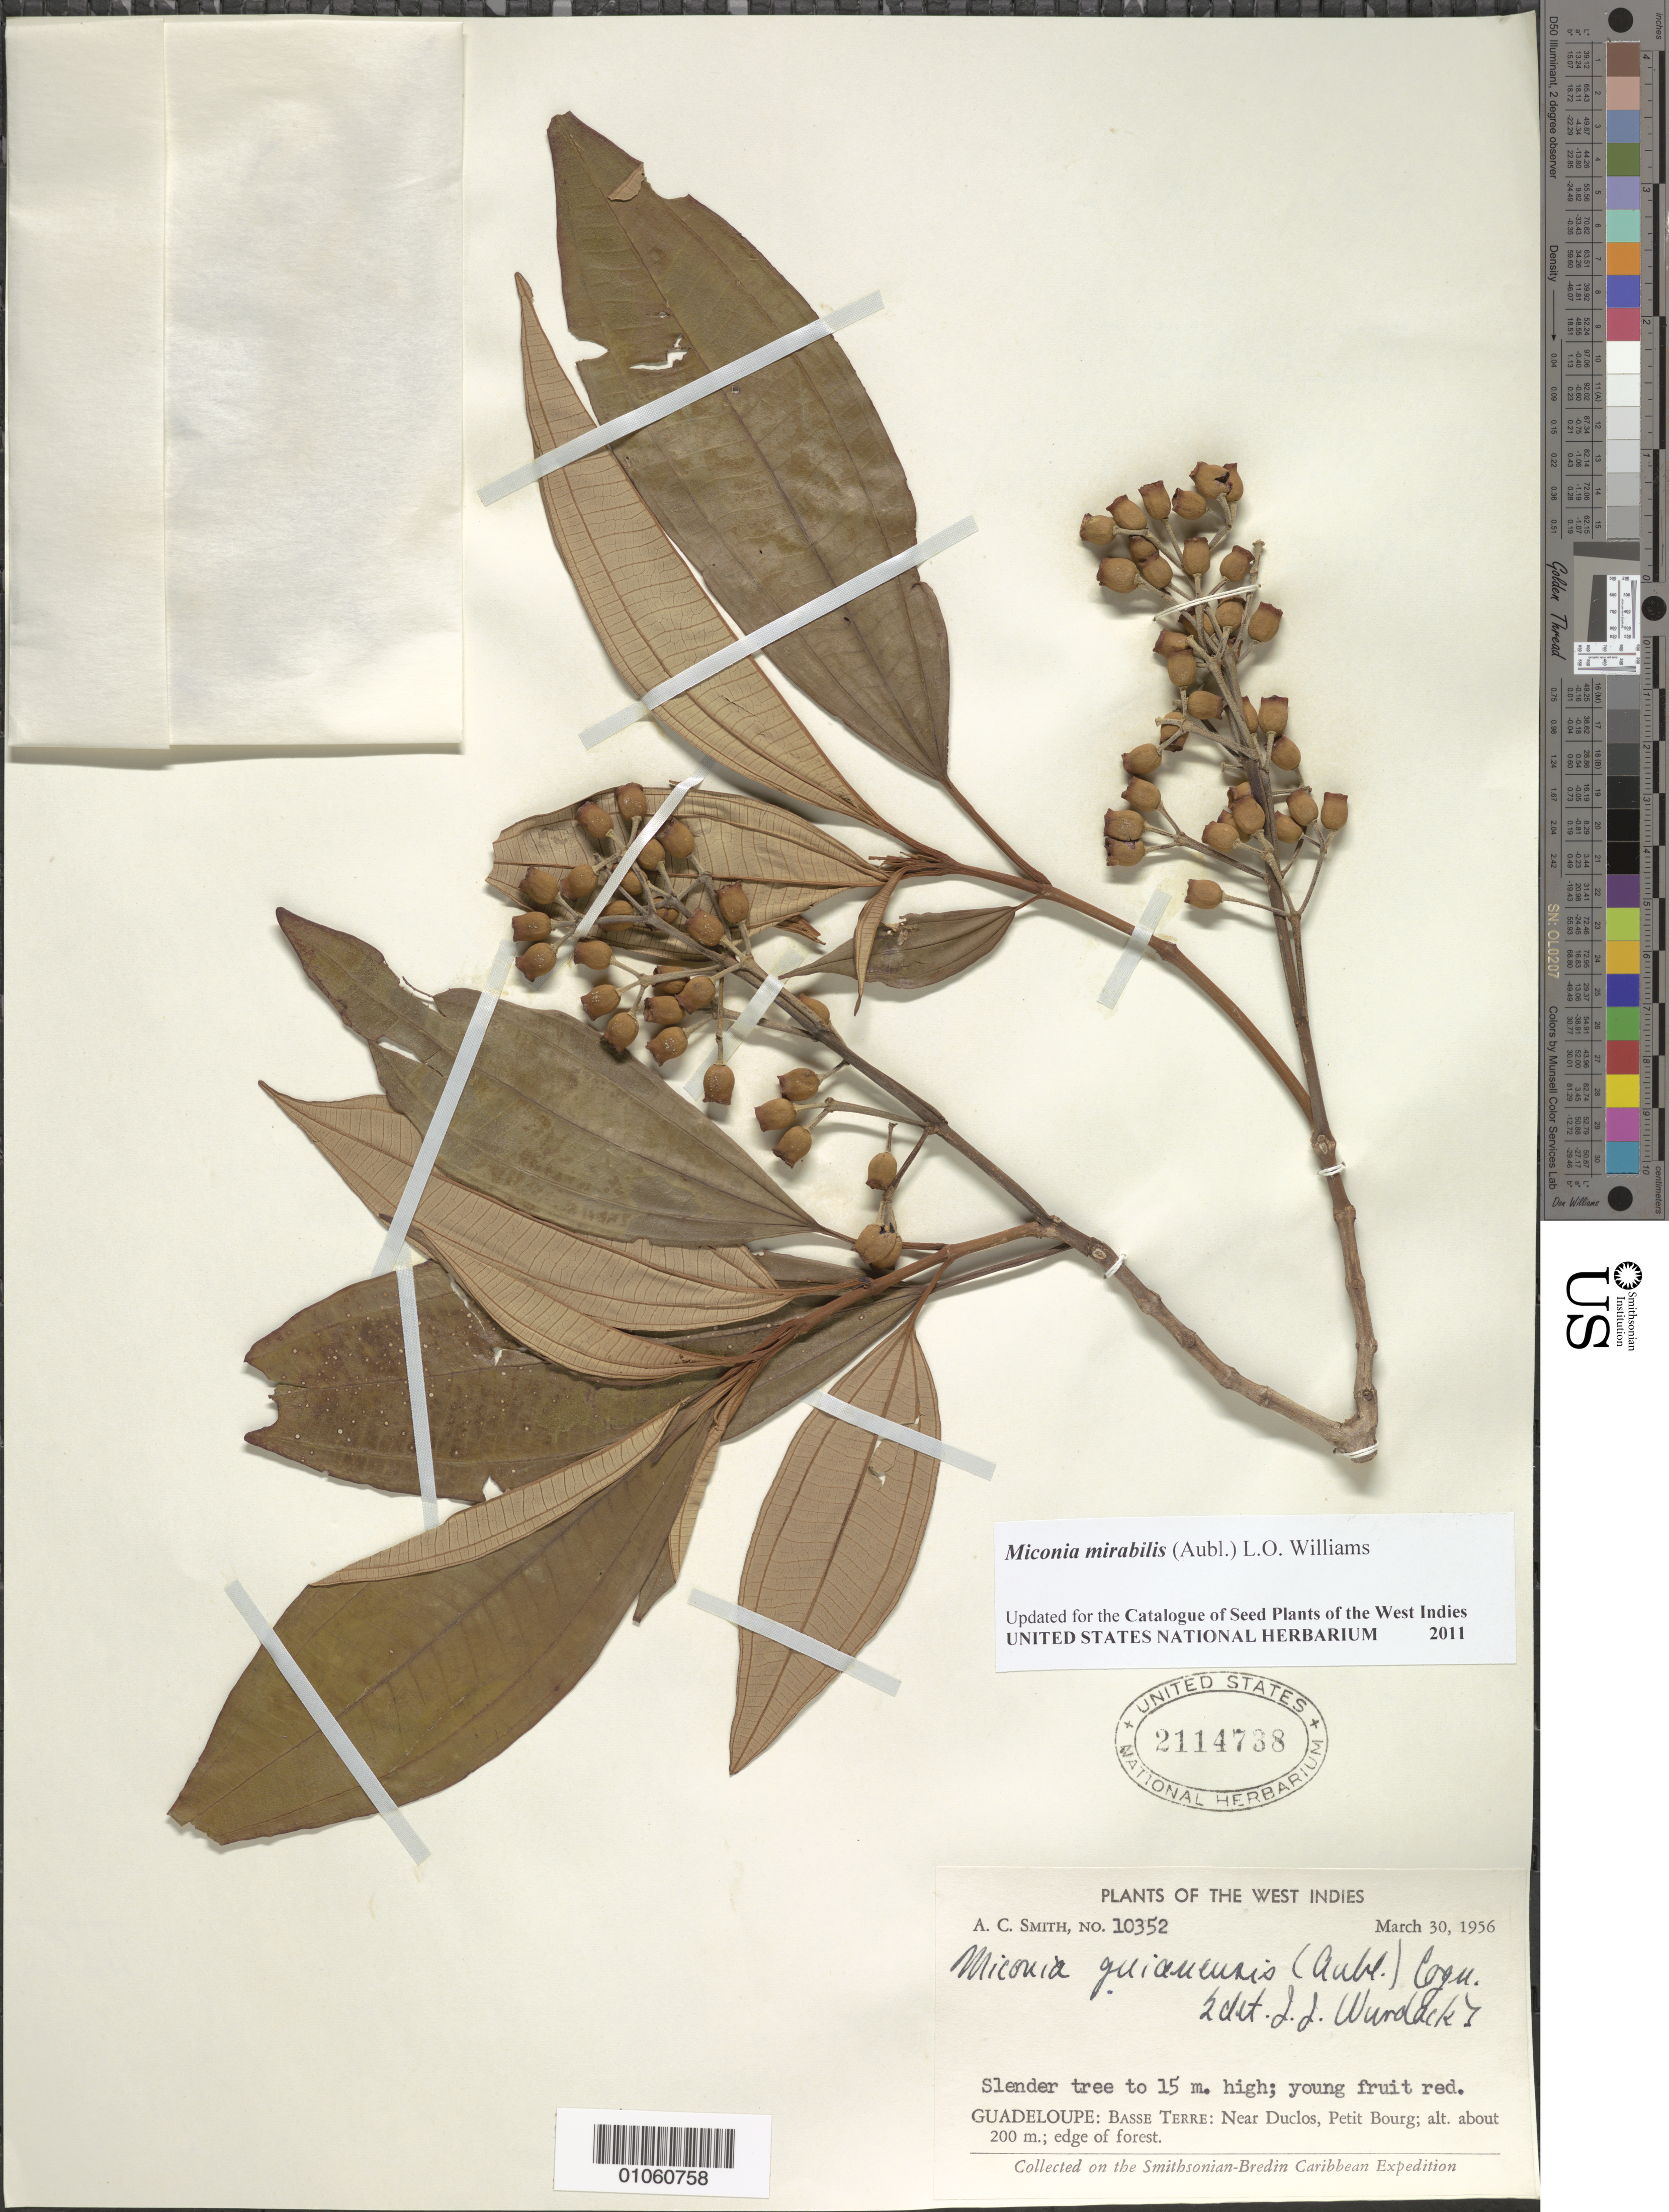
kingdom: Plantae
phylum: Tracheophyta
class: Magnoliopsida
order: Myrtales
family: Melastomataceae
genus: Miconia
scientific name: Miconia mirabilis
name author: (Aubl.) L.O. Williams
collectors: A. C. Smith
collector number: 10352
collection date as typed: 30 Mar 1956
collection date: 1956-03-30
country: Guadeloupe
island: Basse Terre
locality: Petit Bourg, near Duclos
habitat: Edge of forest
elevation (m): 200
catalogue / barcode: US 2114738